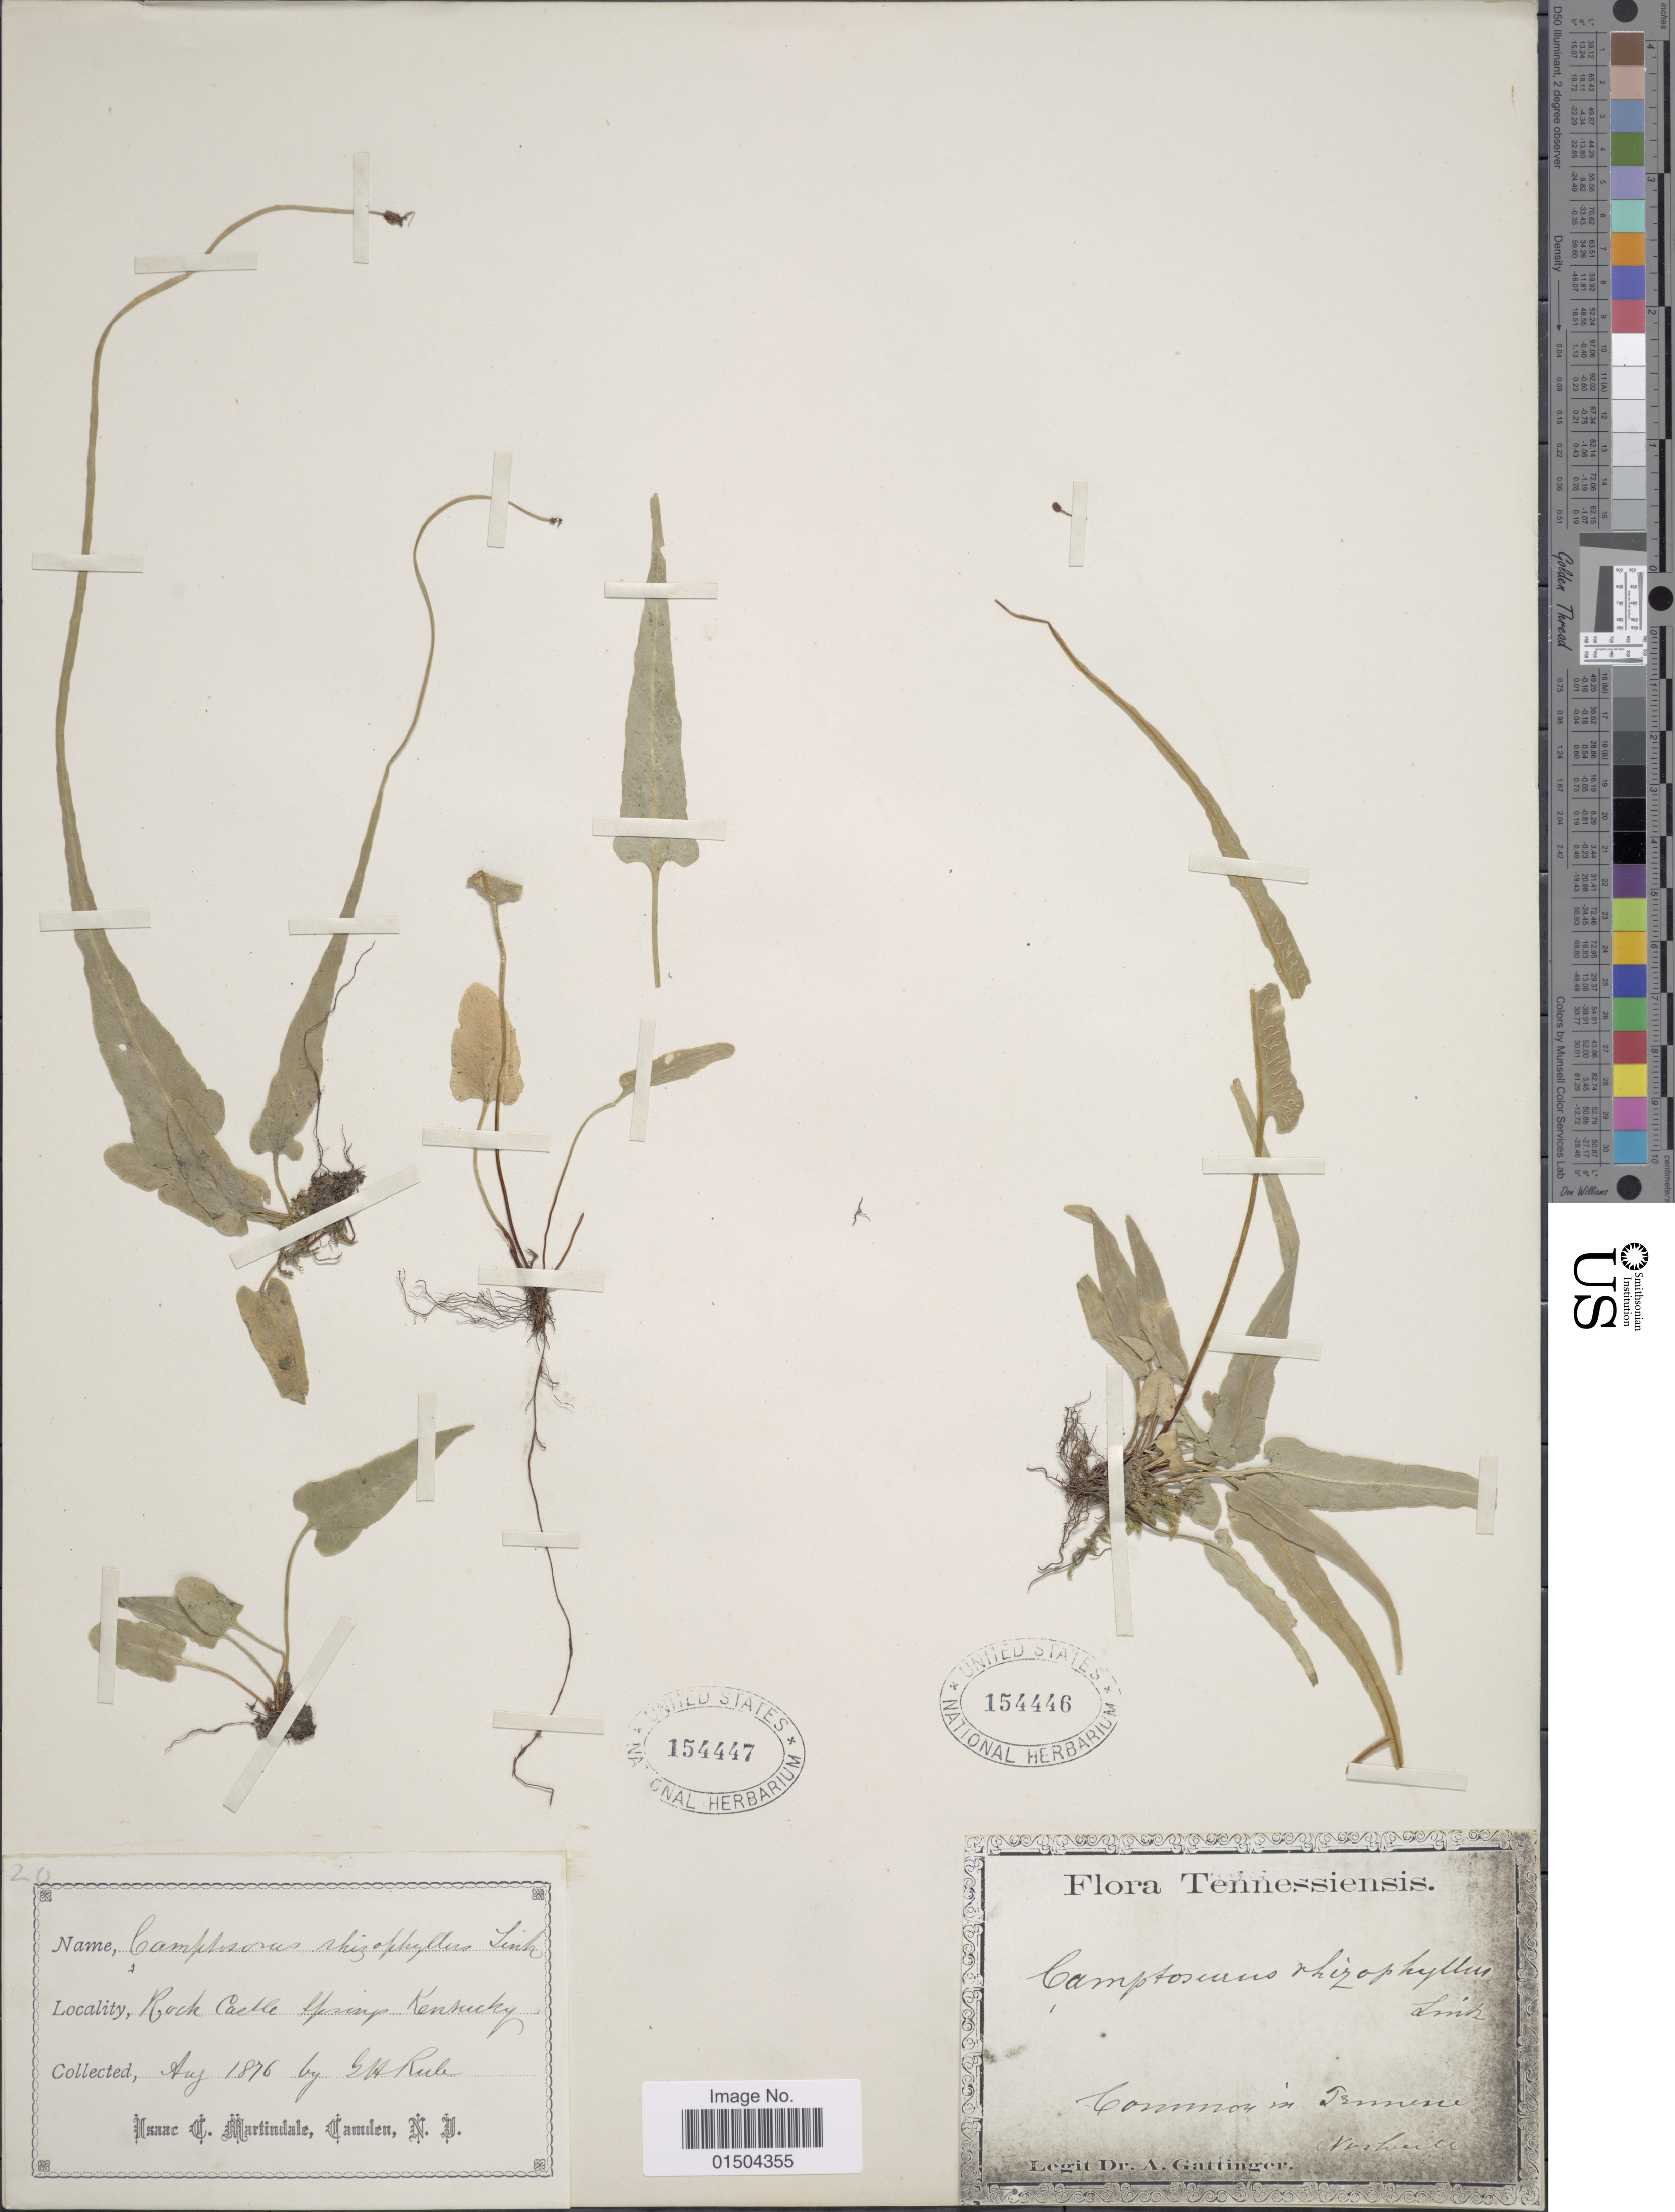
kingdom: Plantae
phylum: Tracheophyta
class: Polypodiopsida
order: Polypodiales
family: Aspleniaceae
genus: Asplenium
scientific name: Asplenium rhizophyllum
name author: L.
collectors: E. Rule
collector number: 20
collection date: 1876-08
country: United States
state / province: Kentucky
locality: Rock Castle Spring.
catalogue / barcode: US 154447-2